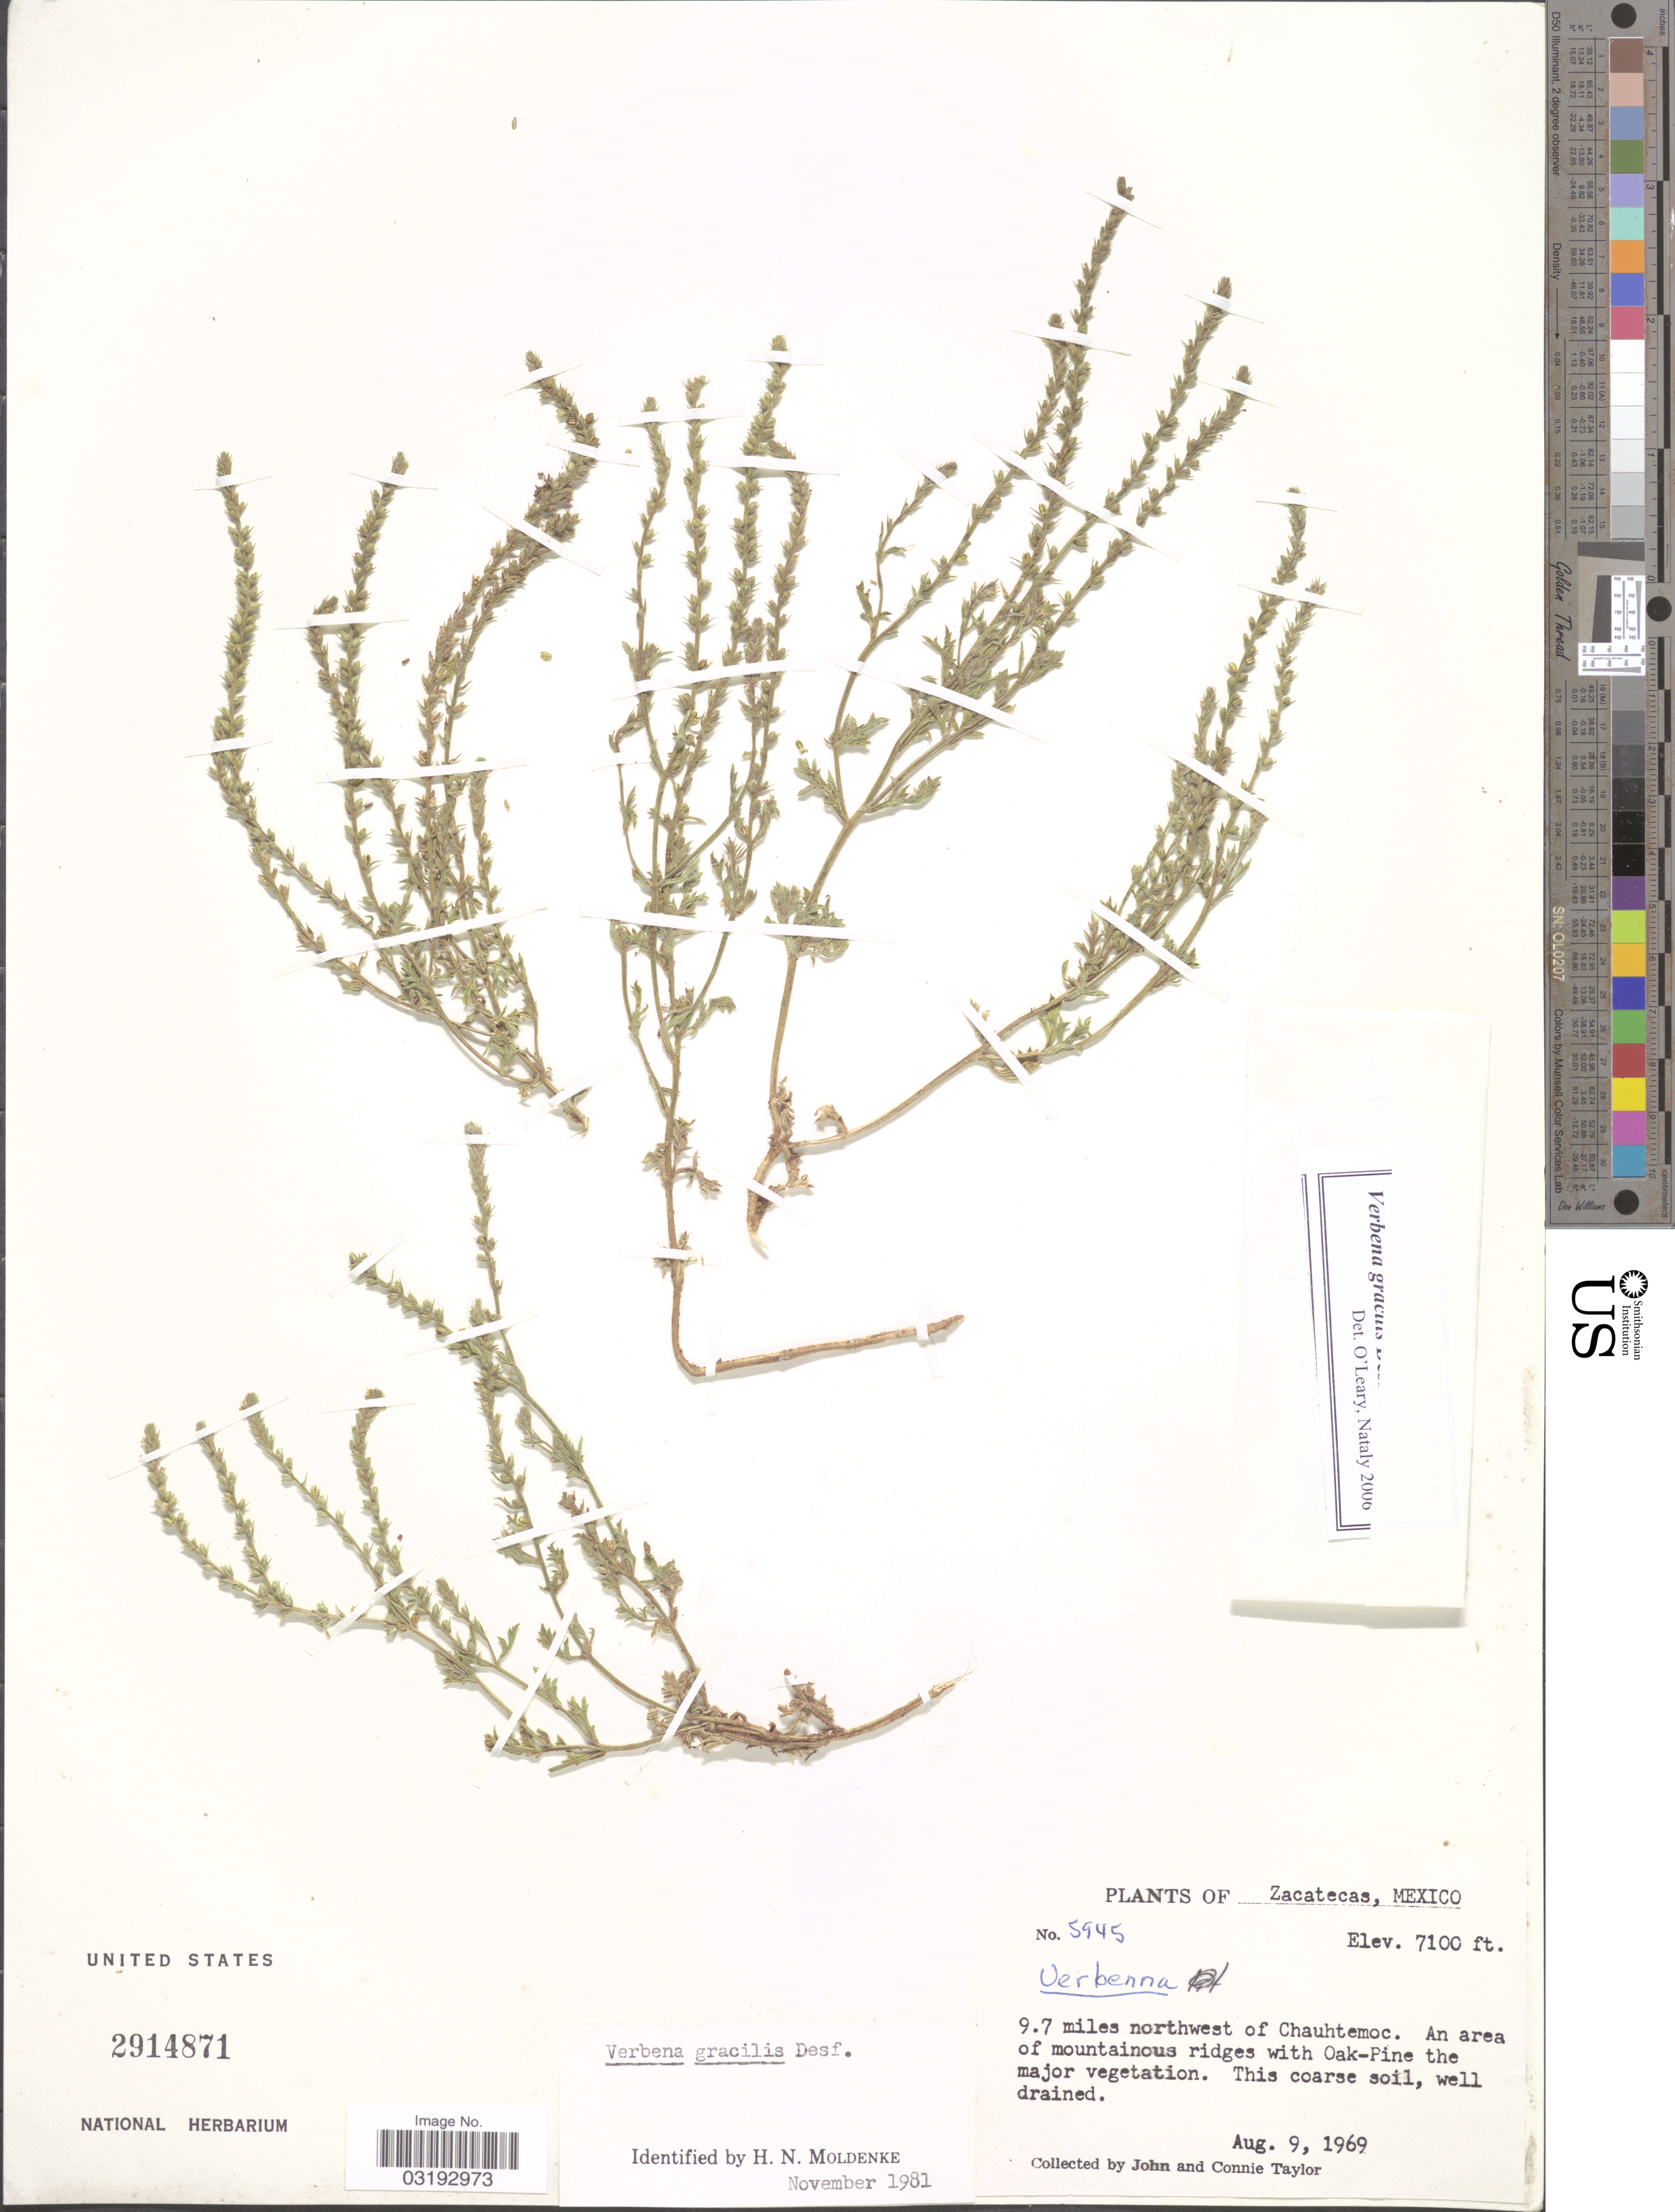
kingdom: Plantae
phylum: Tracheophyta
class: Magnoliopsida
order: Lamiales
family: Verbenaceae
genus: Verbena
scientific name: Verbena gracilis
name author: Desf.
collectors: J. Taylor & C. Taylor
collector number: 5945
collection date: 1969-08-09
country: Mexico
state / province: Zacatecas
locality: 9.7 miles northwest of Chauhtemoc.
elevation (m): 2164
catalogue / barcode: US 2914871